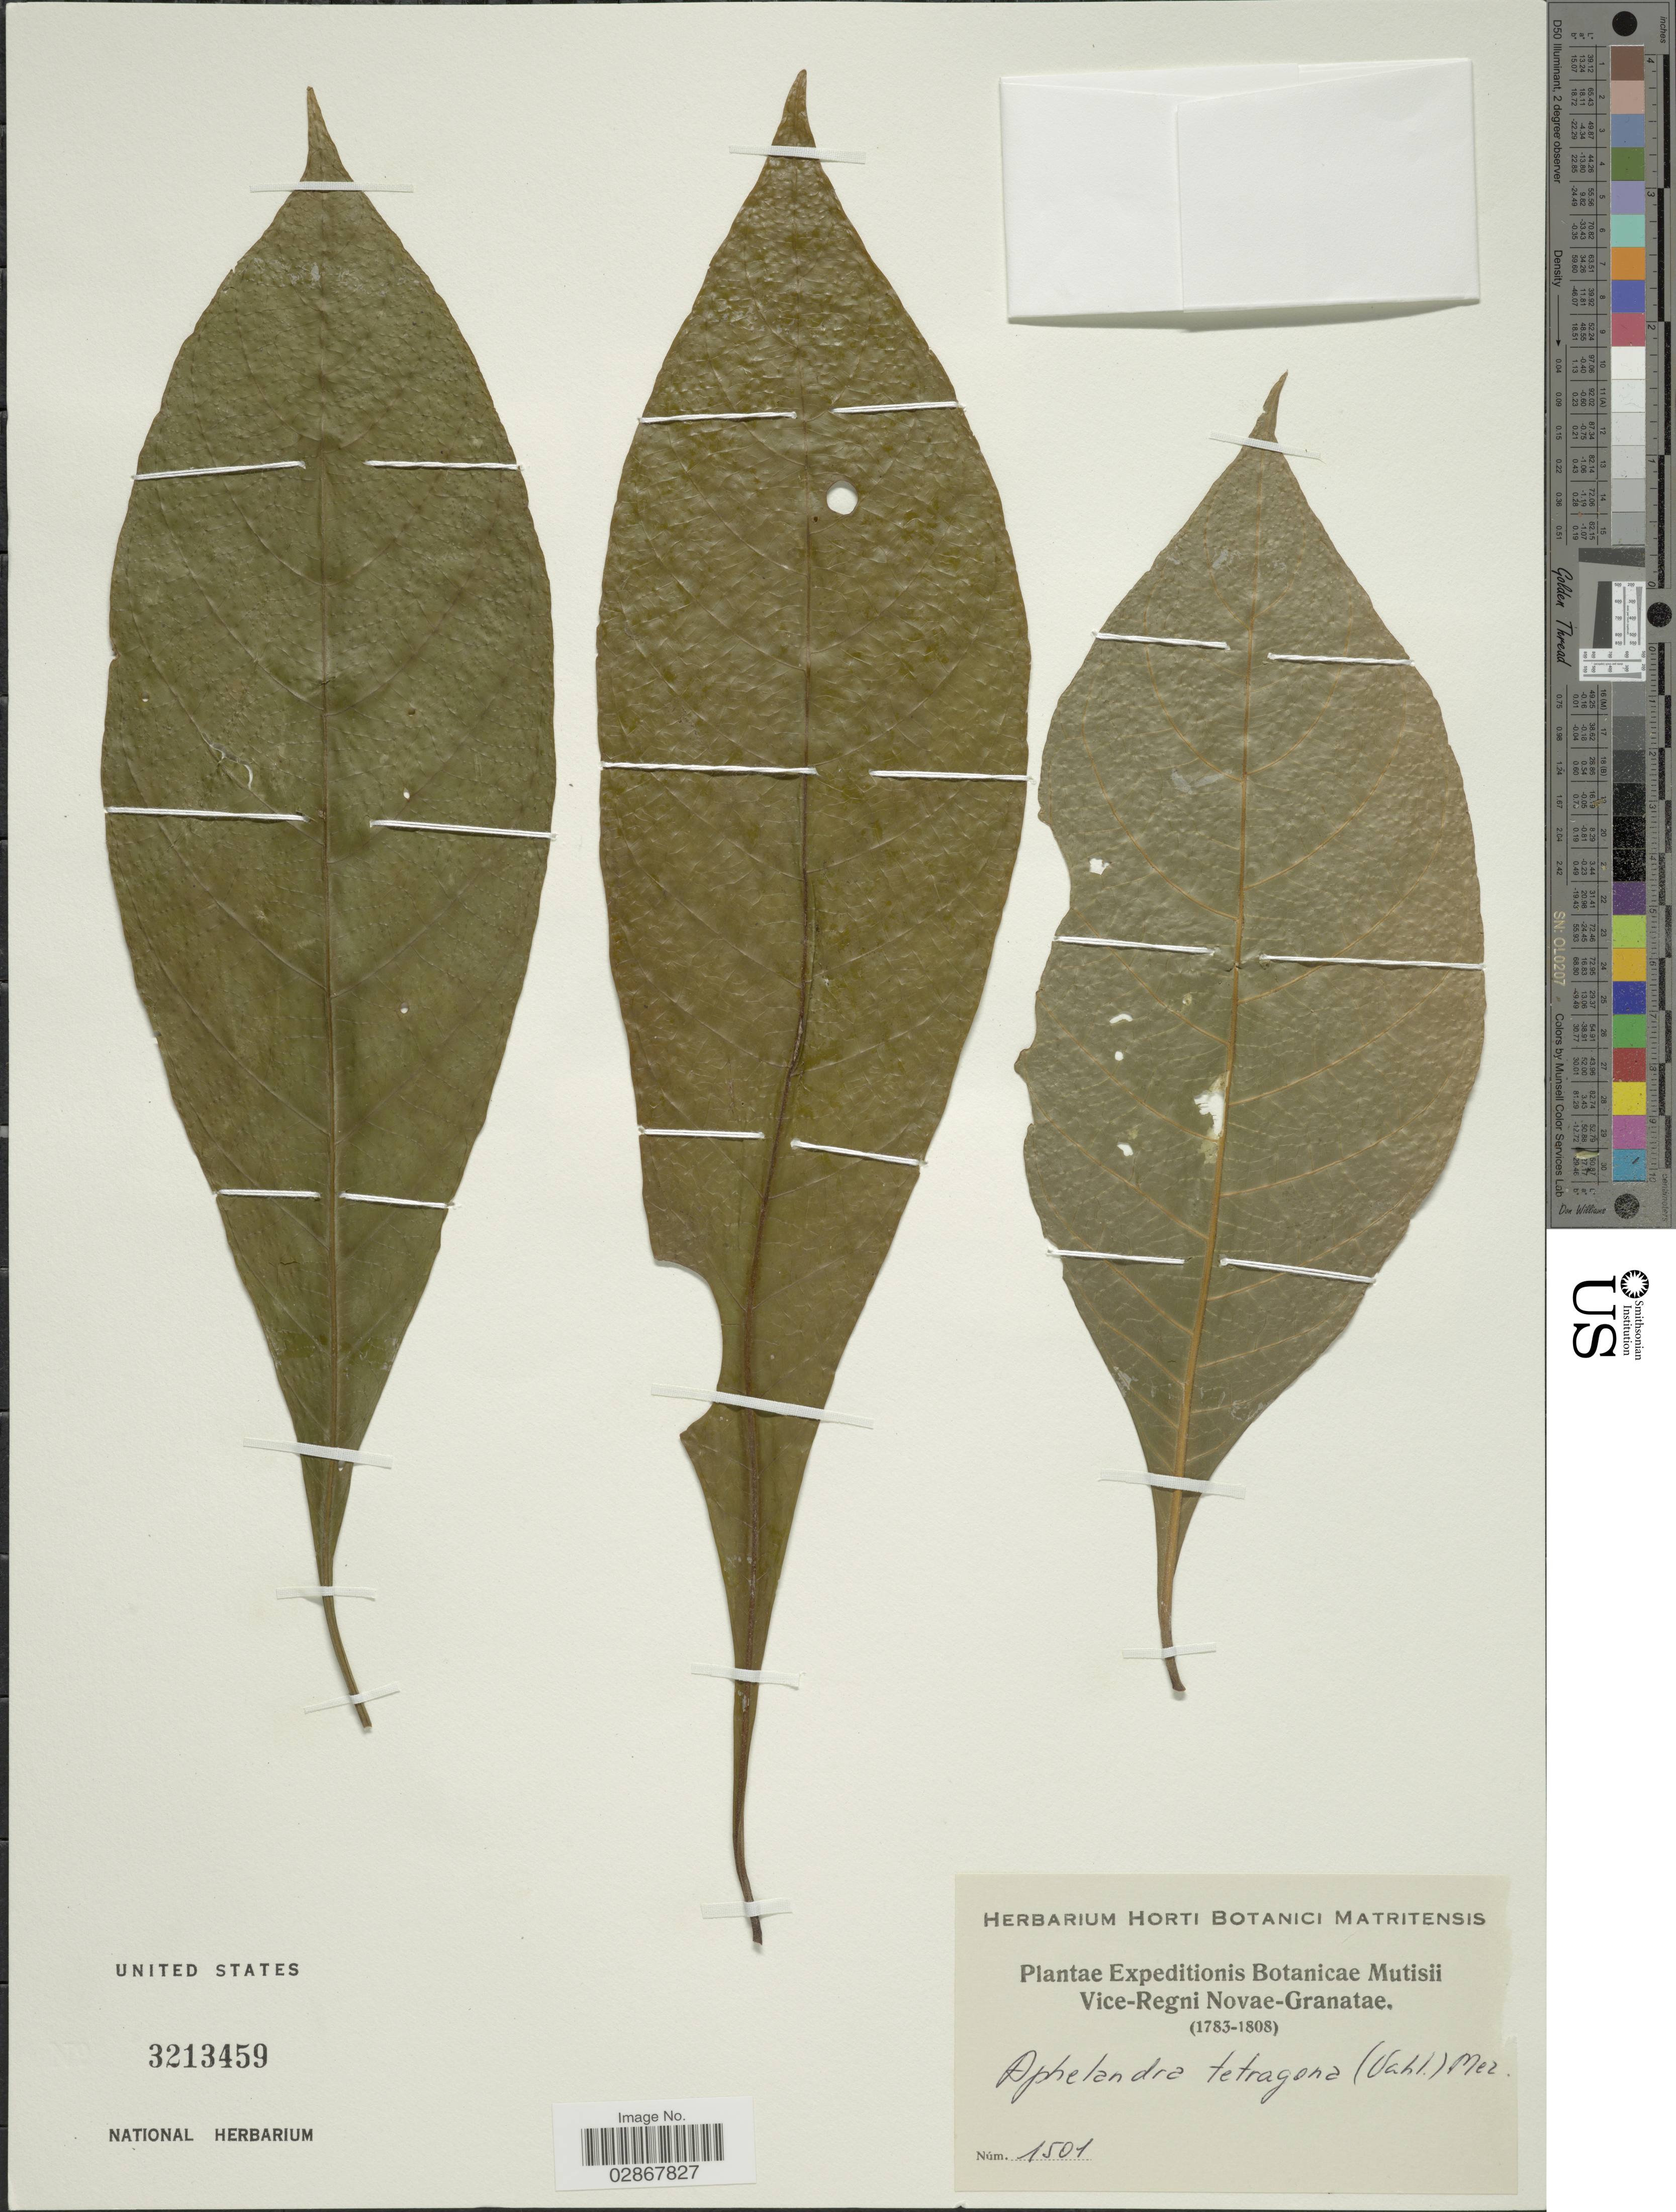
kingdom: Plantae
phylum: Tracheophyta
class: Magnoliopsida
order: Lamiales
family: Acanthaceae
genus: Aphelandra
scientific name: Aphelandra straminea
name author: Leonard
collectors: Expeditions Botanicae Mutisii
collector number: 1501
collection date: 1783/1808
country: Colombia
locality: Vice-Regni Novae-Granatae.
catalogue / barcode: US 3213459